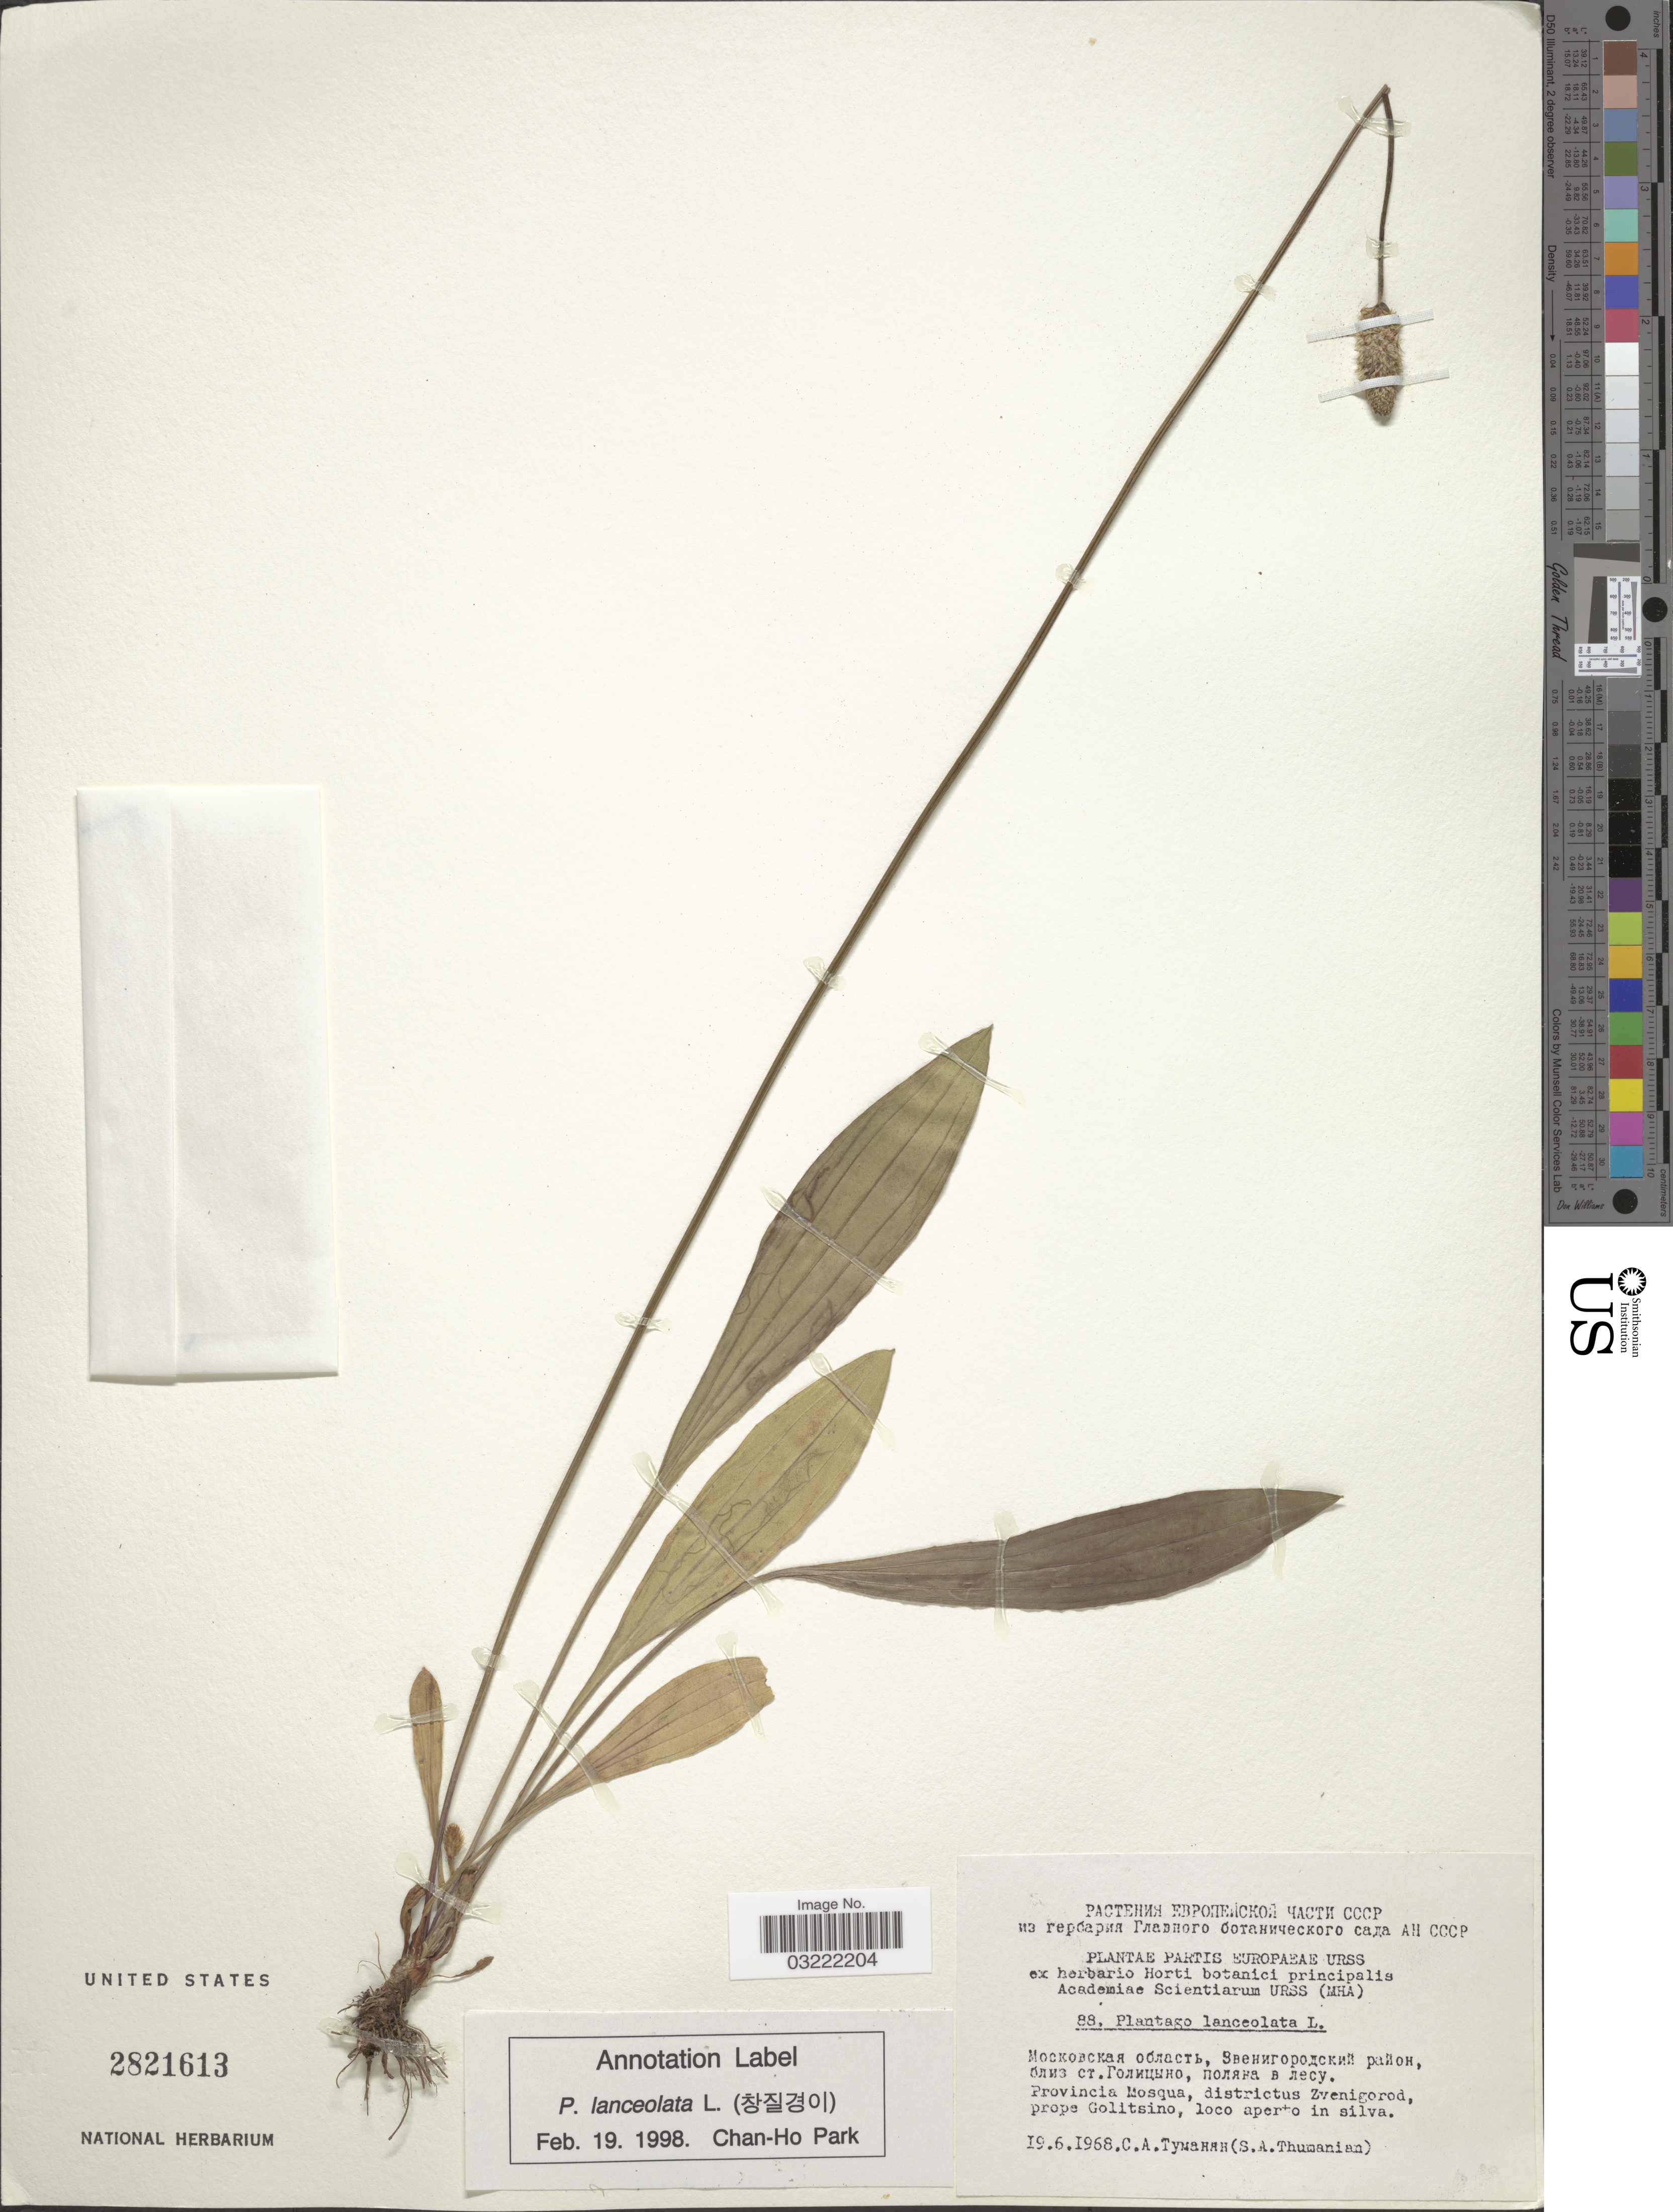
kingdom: Plantae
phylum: Tracheophyta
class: Magnoliopsida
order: Lamiales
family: Plantaginaceae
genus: Plantago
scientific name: Plantago lanceolata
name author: L.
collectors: C. Tymahah & S. Thumanian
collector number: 88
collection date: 1968-06-19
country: Russian Federation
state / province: Moscow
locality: X. Provincia Mosqua, districtus Zvenigorod, prope Golitsino.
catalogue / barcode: US 2821613